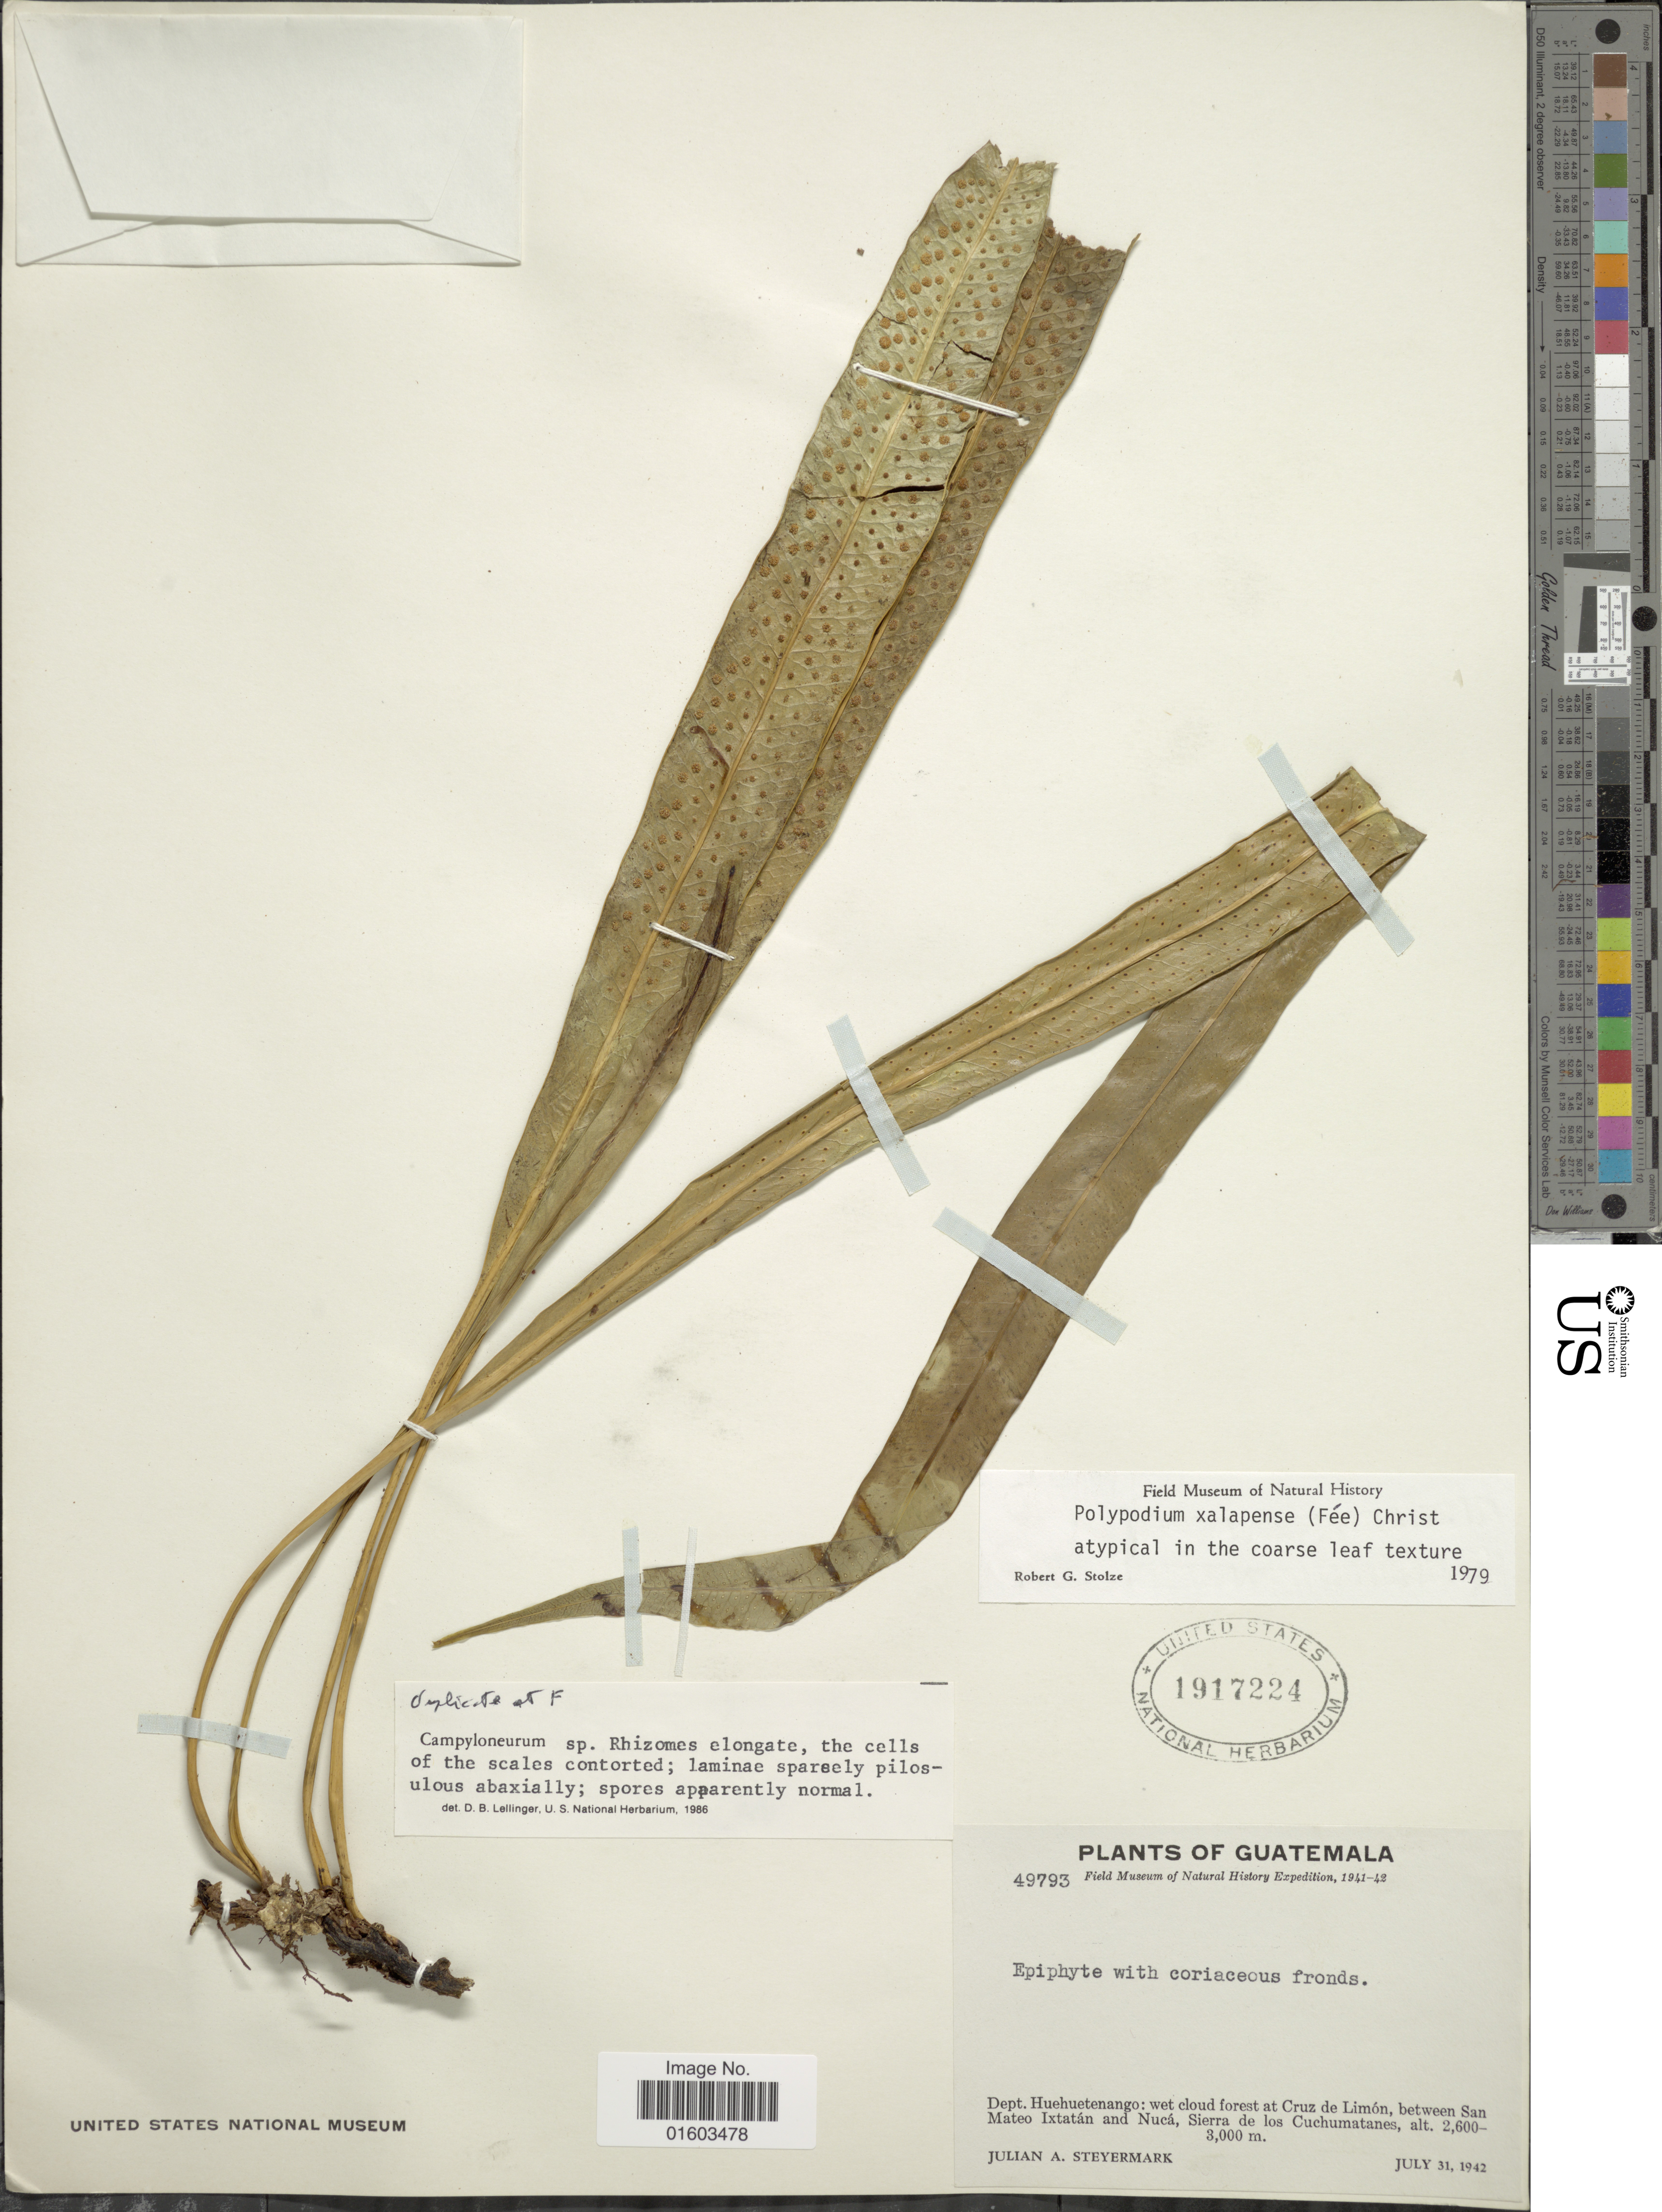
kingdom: Plantae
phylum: Tracheophyta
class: Polypodiopsida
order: Polypodiales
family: Polypodiaceae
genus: Campyloneurum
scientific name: Campyloneurum sp.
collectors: J. Steyermark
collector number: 49793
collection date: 1942-07-31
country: Guatemala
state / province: Huehuetenango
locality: Wet cloud forest at Cruz de Limon, between San Mateo Ixtatan and Nuca, Sierra de los Cuchumatane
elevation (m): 2600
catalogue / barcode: US 1917224